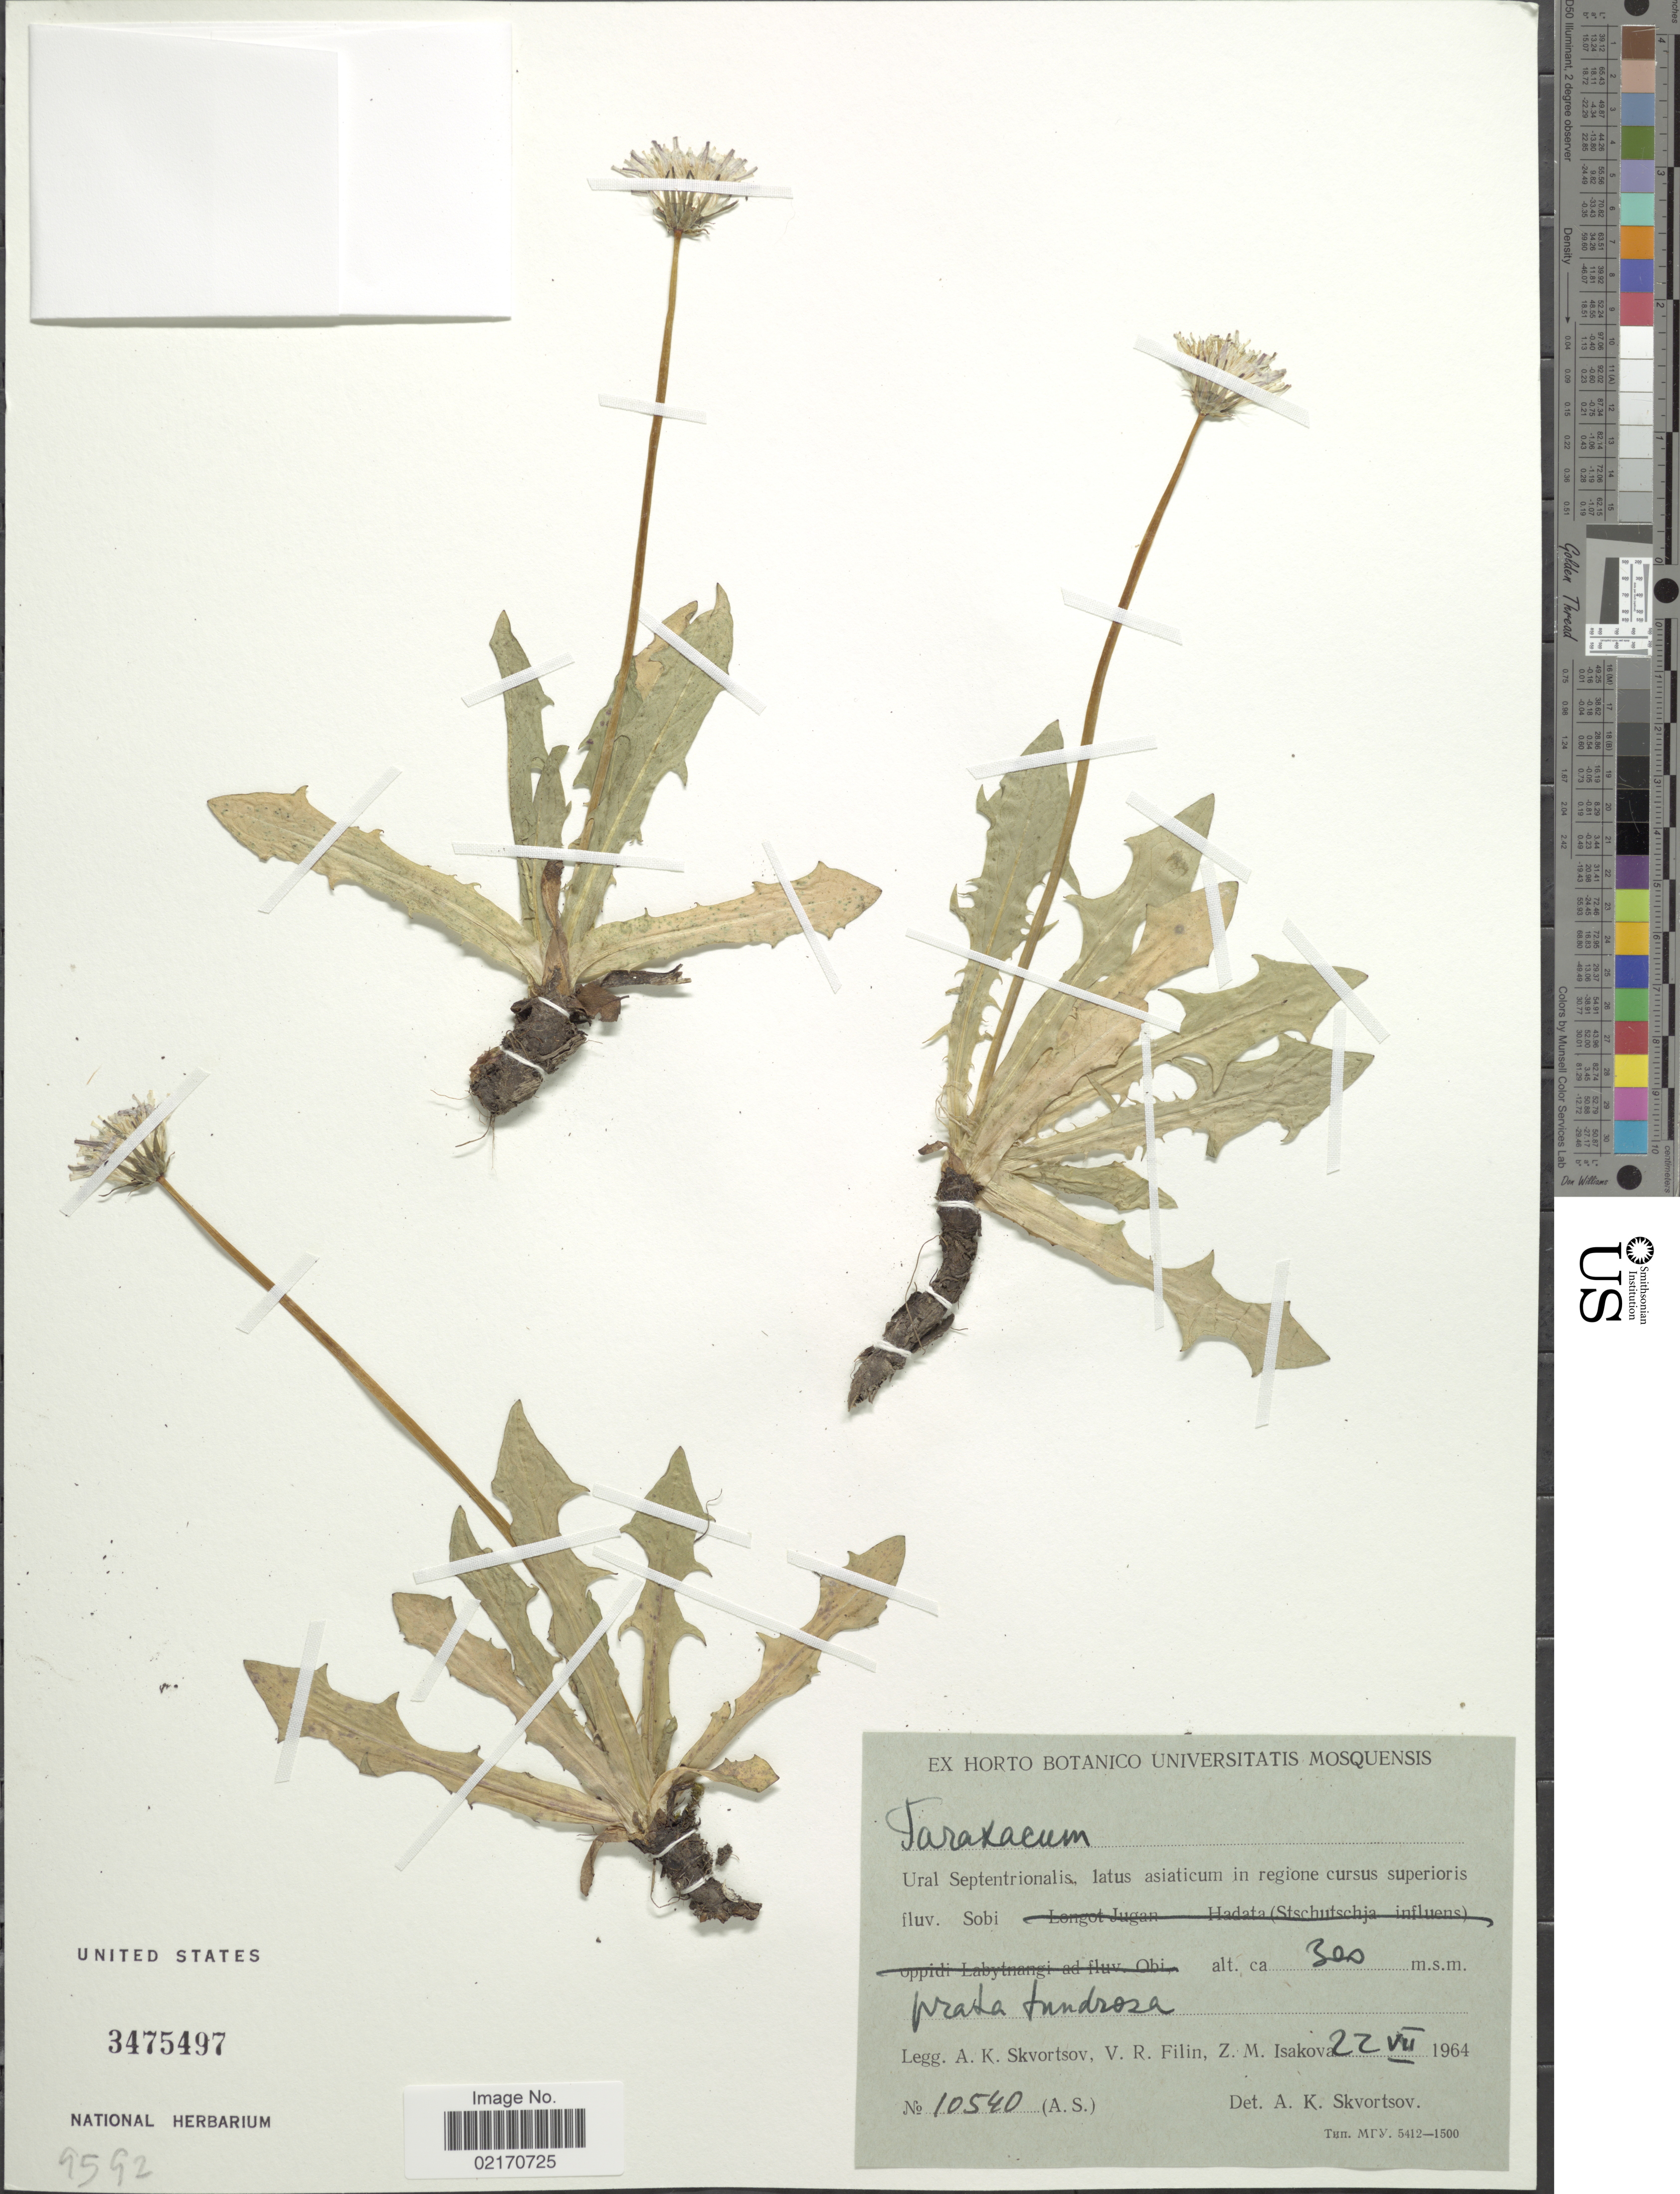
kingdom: Plantae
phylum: Tracheophyta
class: Magnoliopsida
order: Asterales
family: Asteraceae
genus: Taraxacum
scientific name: Taraxacum sp.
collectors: A. K. Skvortsov, V. Filin & Z. Isakova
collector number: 10540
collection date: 1964-07-22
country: Russian Federation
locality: Ural Septentrionalis, latus asiaticum in regione cursus superioris fluv. Sobi, prata tundrosa.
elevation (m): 300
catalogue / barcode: US 3475497